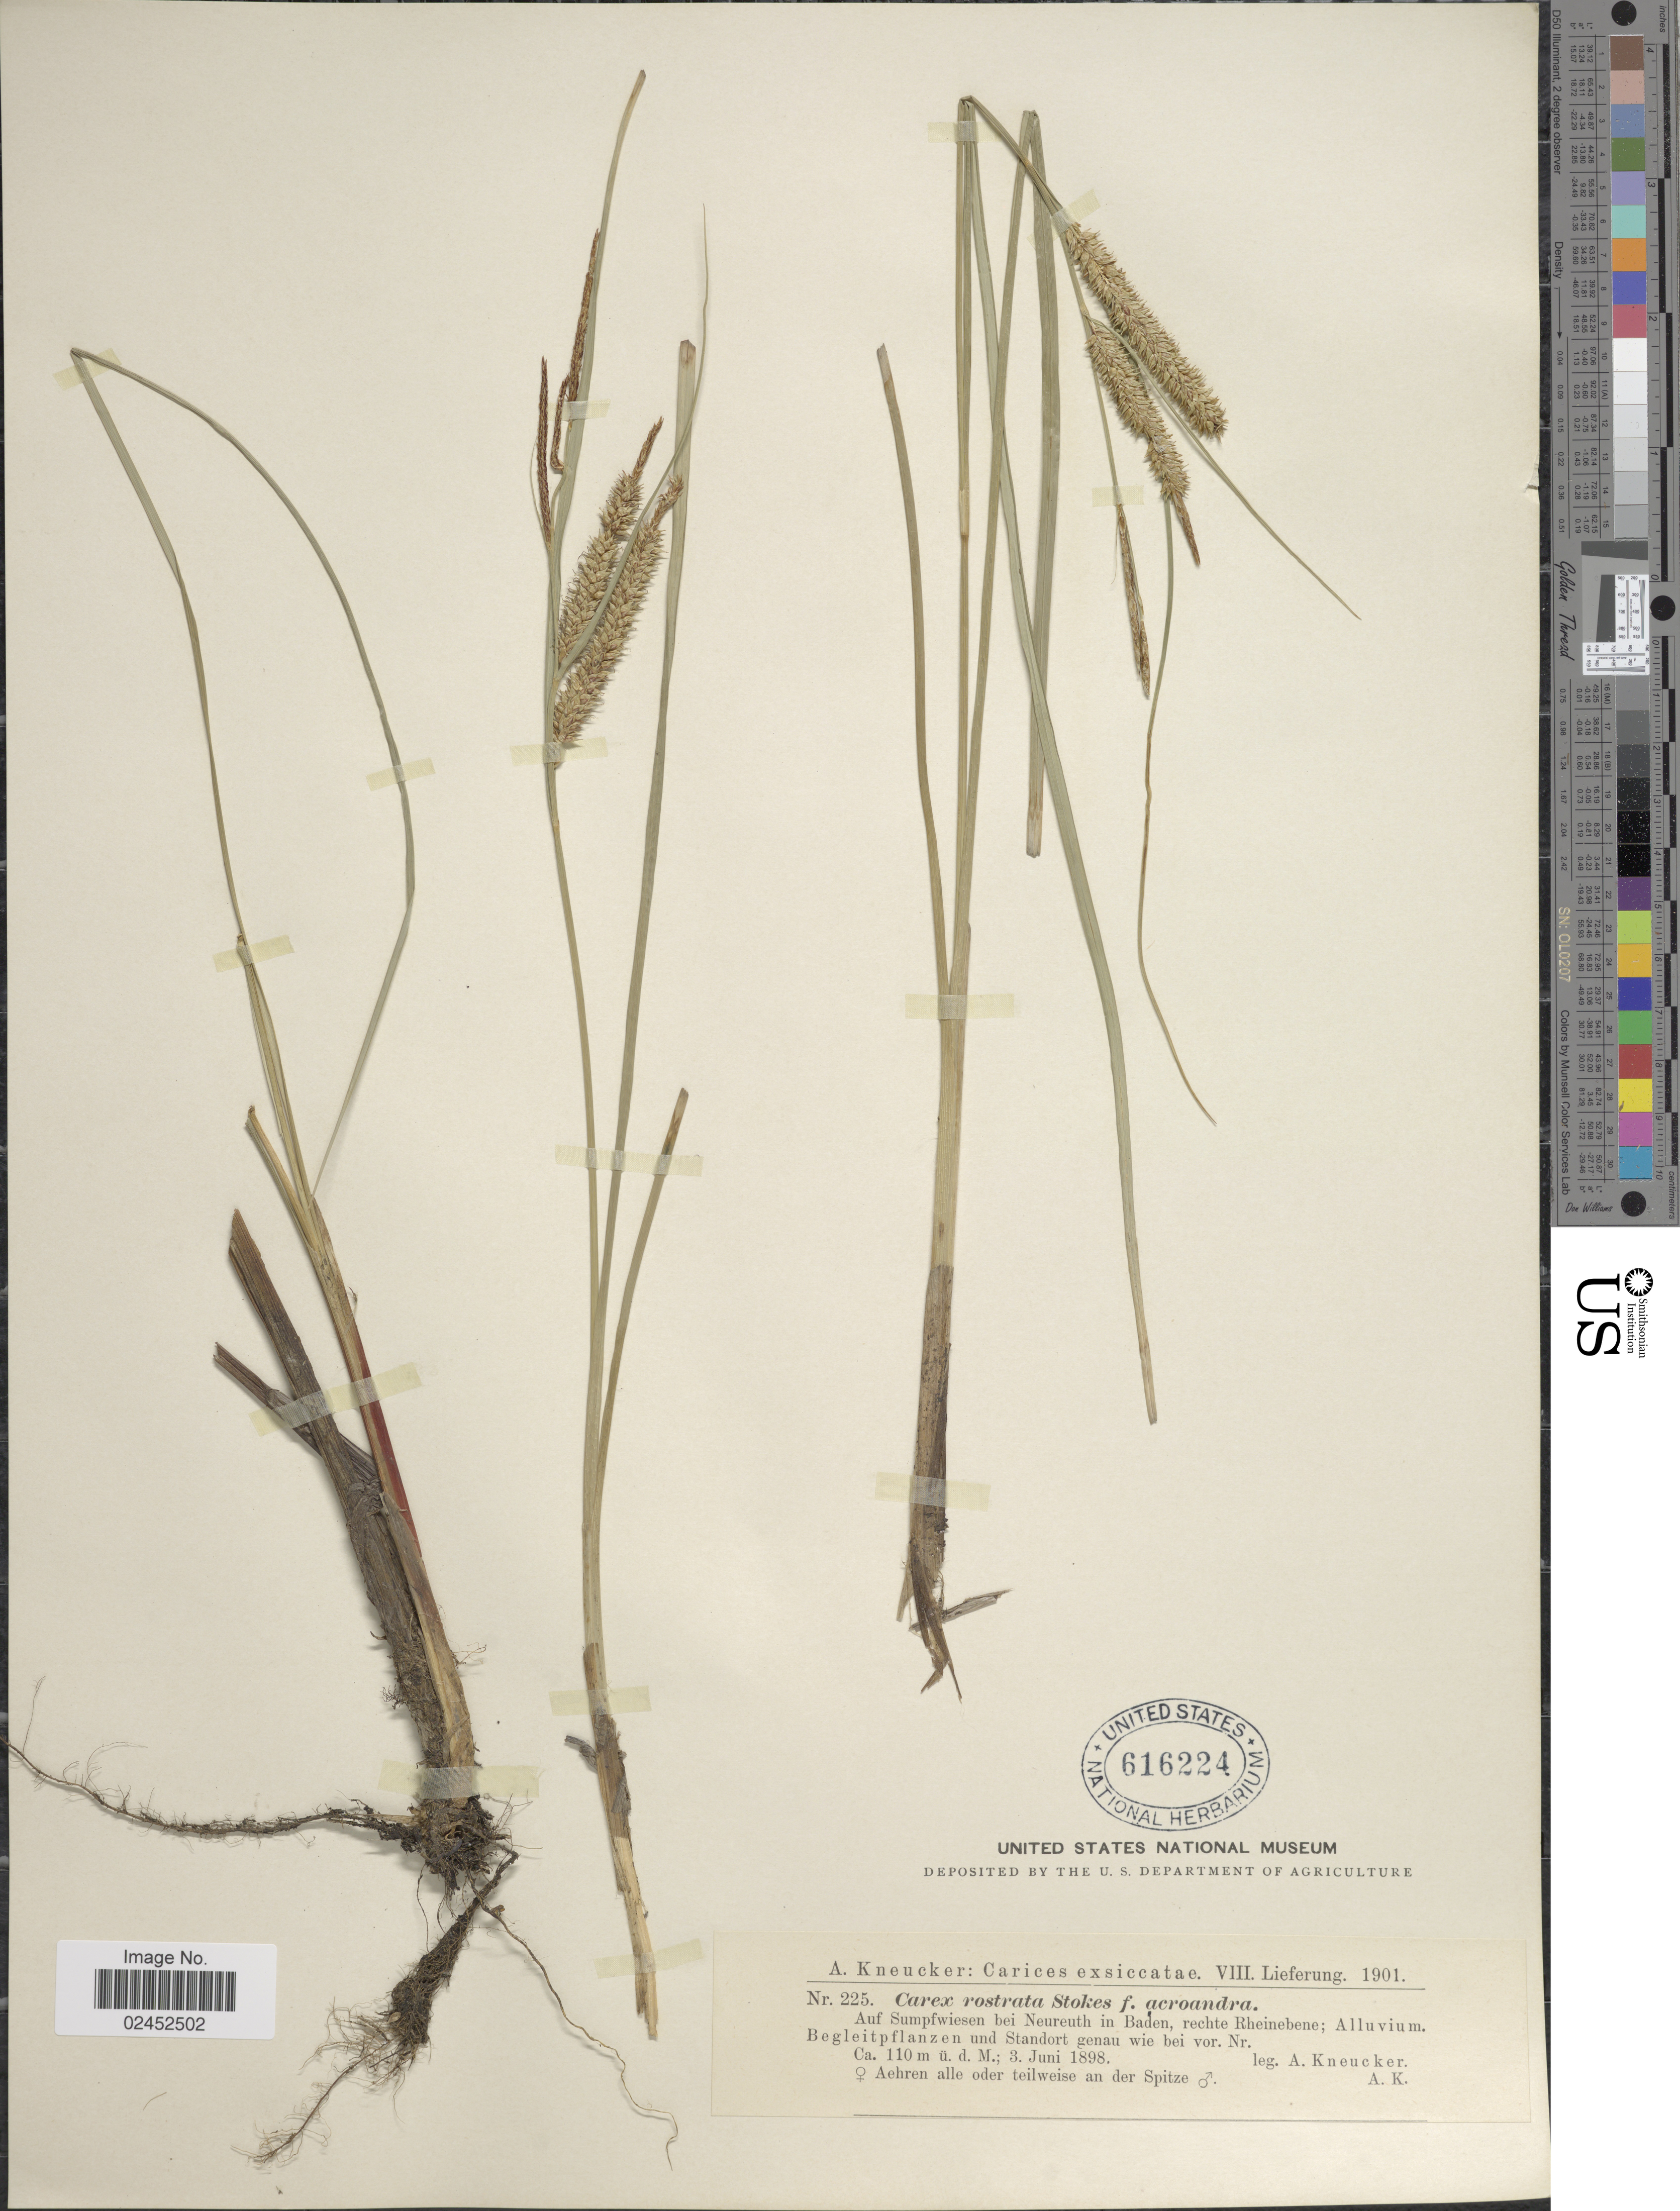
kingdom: Plantae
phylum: Tracheophyta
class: Liliopsida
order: Poales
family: Cyperaceae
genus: Carex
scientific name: Carex rostrata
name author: Stokes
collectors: A. Kneucker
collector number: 225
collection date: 1898-06-03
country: Germany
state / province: Baden-Württemberg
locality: Auf Sumpfwiesen bei Neureuth in Baden, rechte Rheinebene.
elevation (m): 110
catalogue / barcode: US 616224